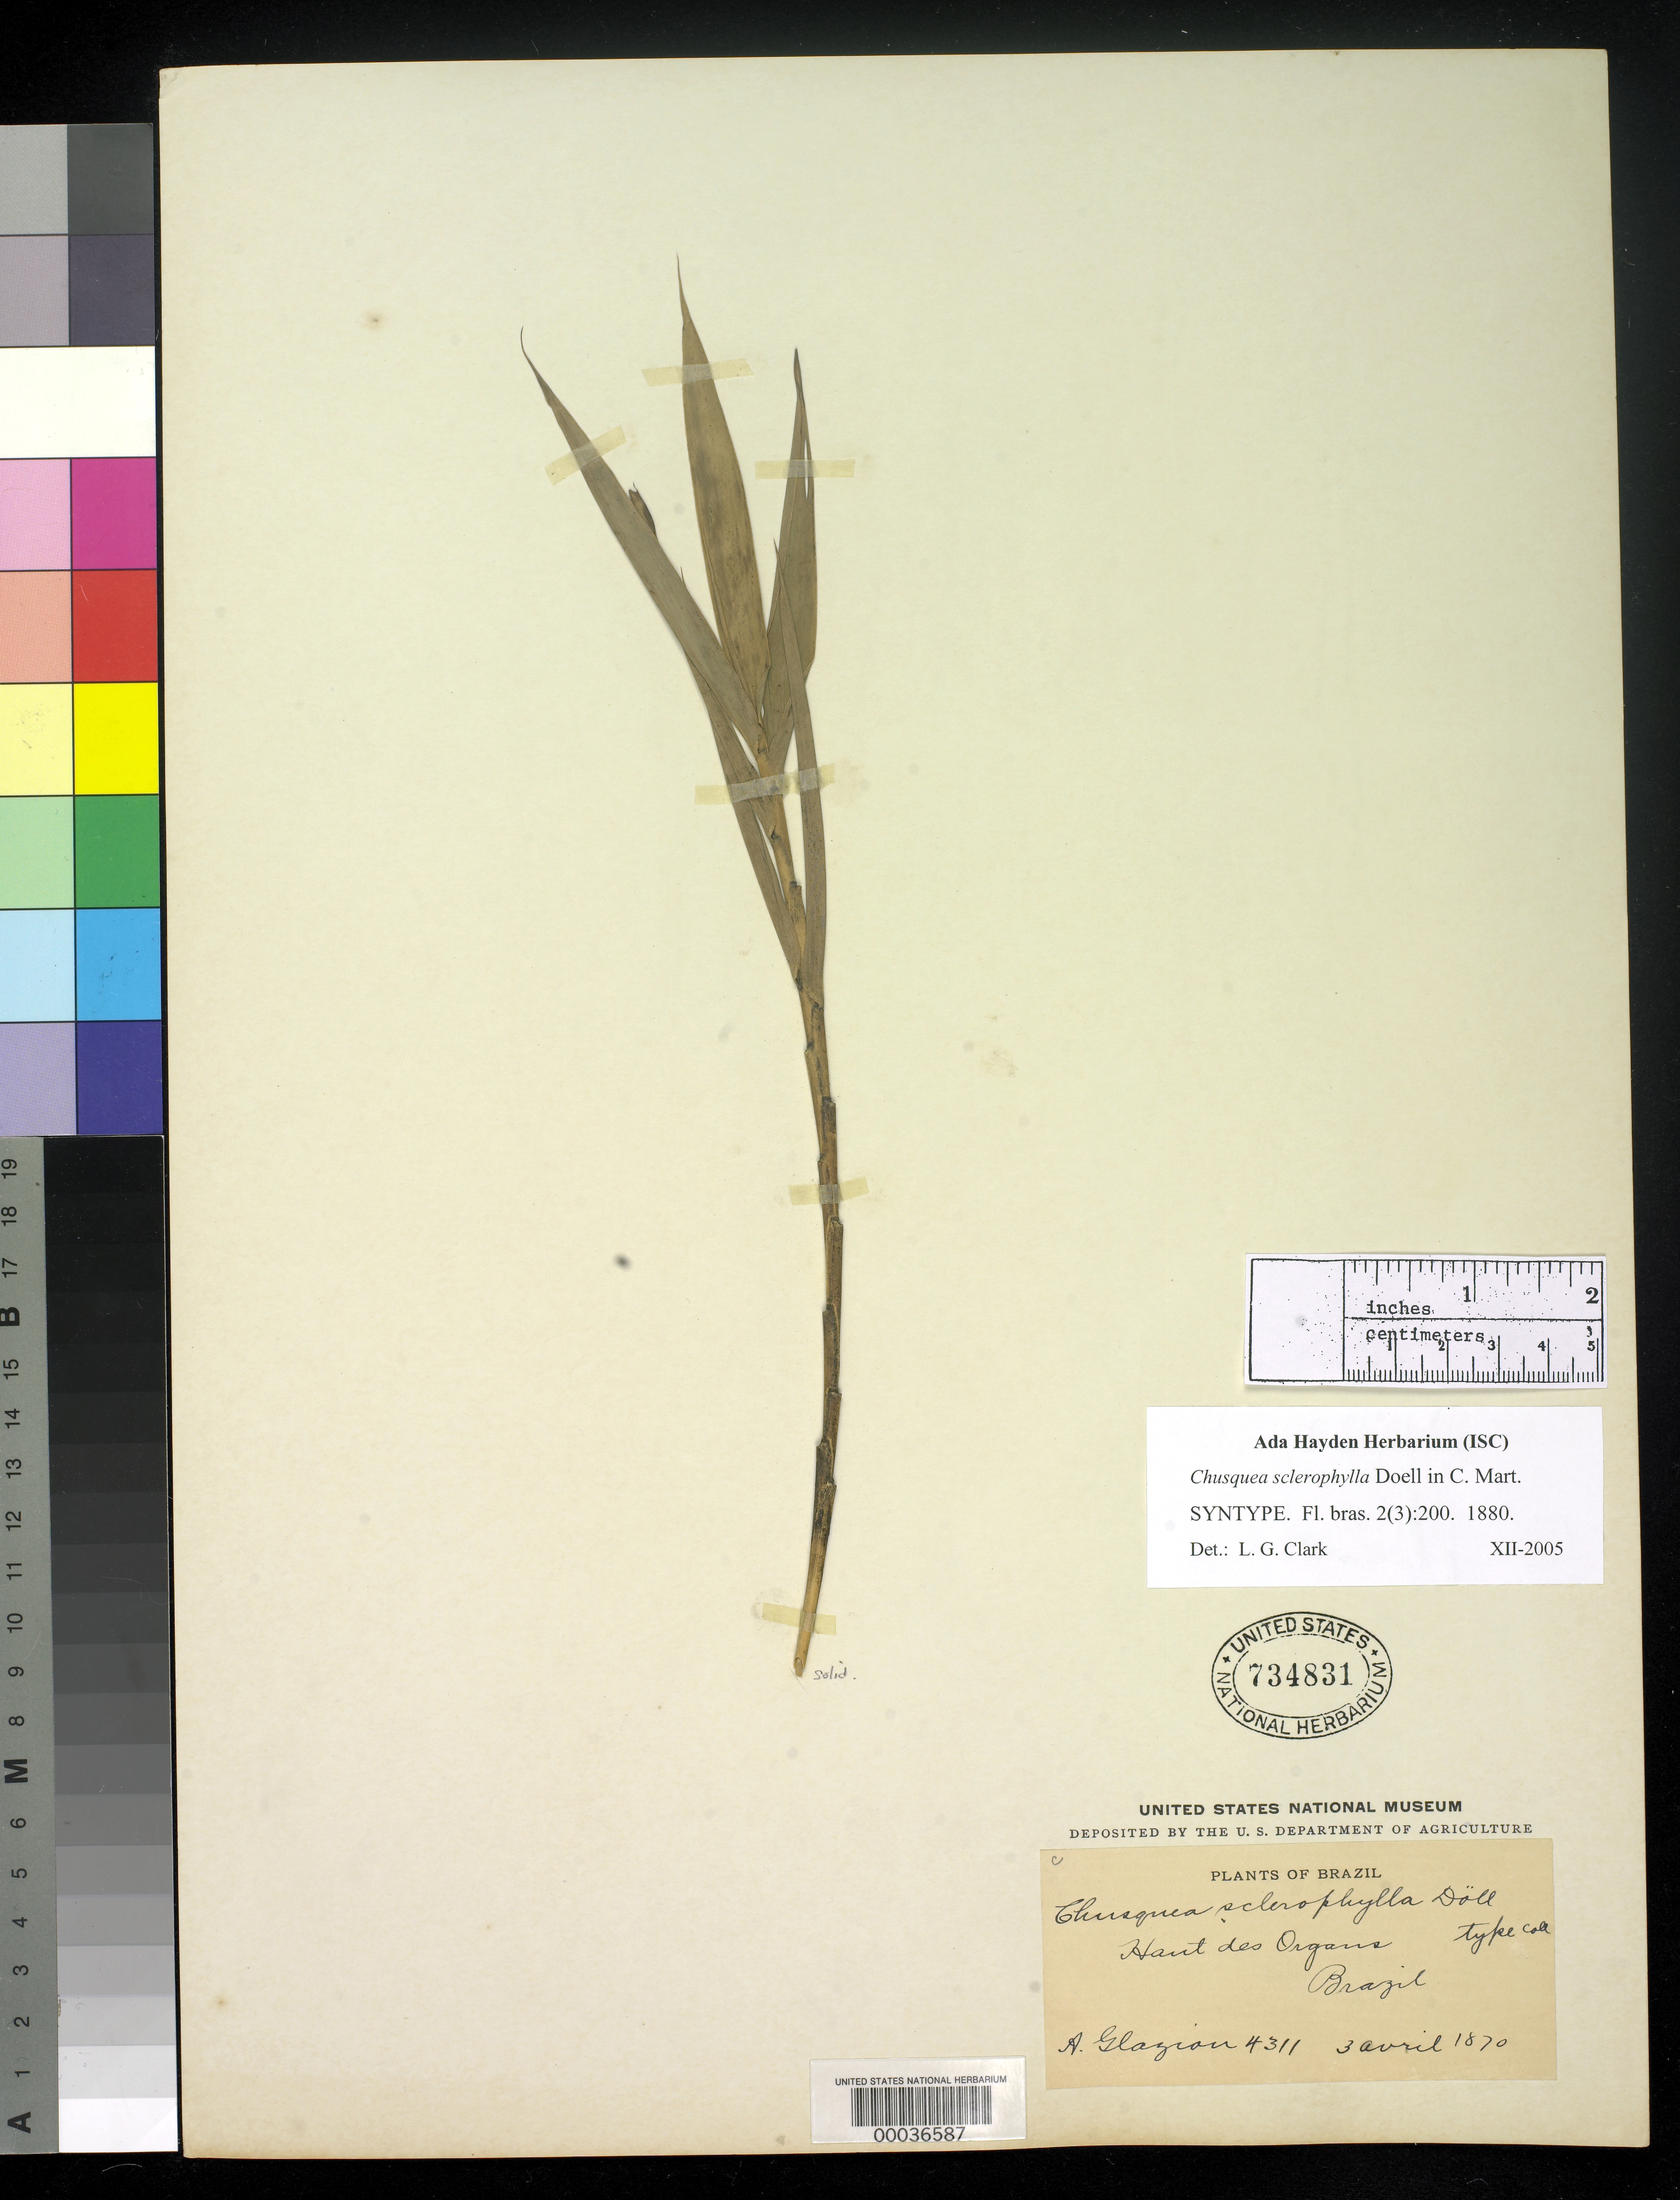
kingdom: Plantae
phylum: Tracheophyta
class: Liliopsida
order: Poales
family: Poaceae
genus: Chusquea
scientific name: Chusquea sclerophylla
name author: Döll in Mart.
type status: Syntype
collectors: A. F. M. Glaziou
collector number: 4311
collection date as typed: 03 Apr 1870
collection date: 1870-04-03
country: Brazil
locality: Haut des Organs.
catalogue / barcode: US 734831